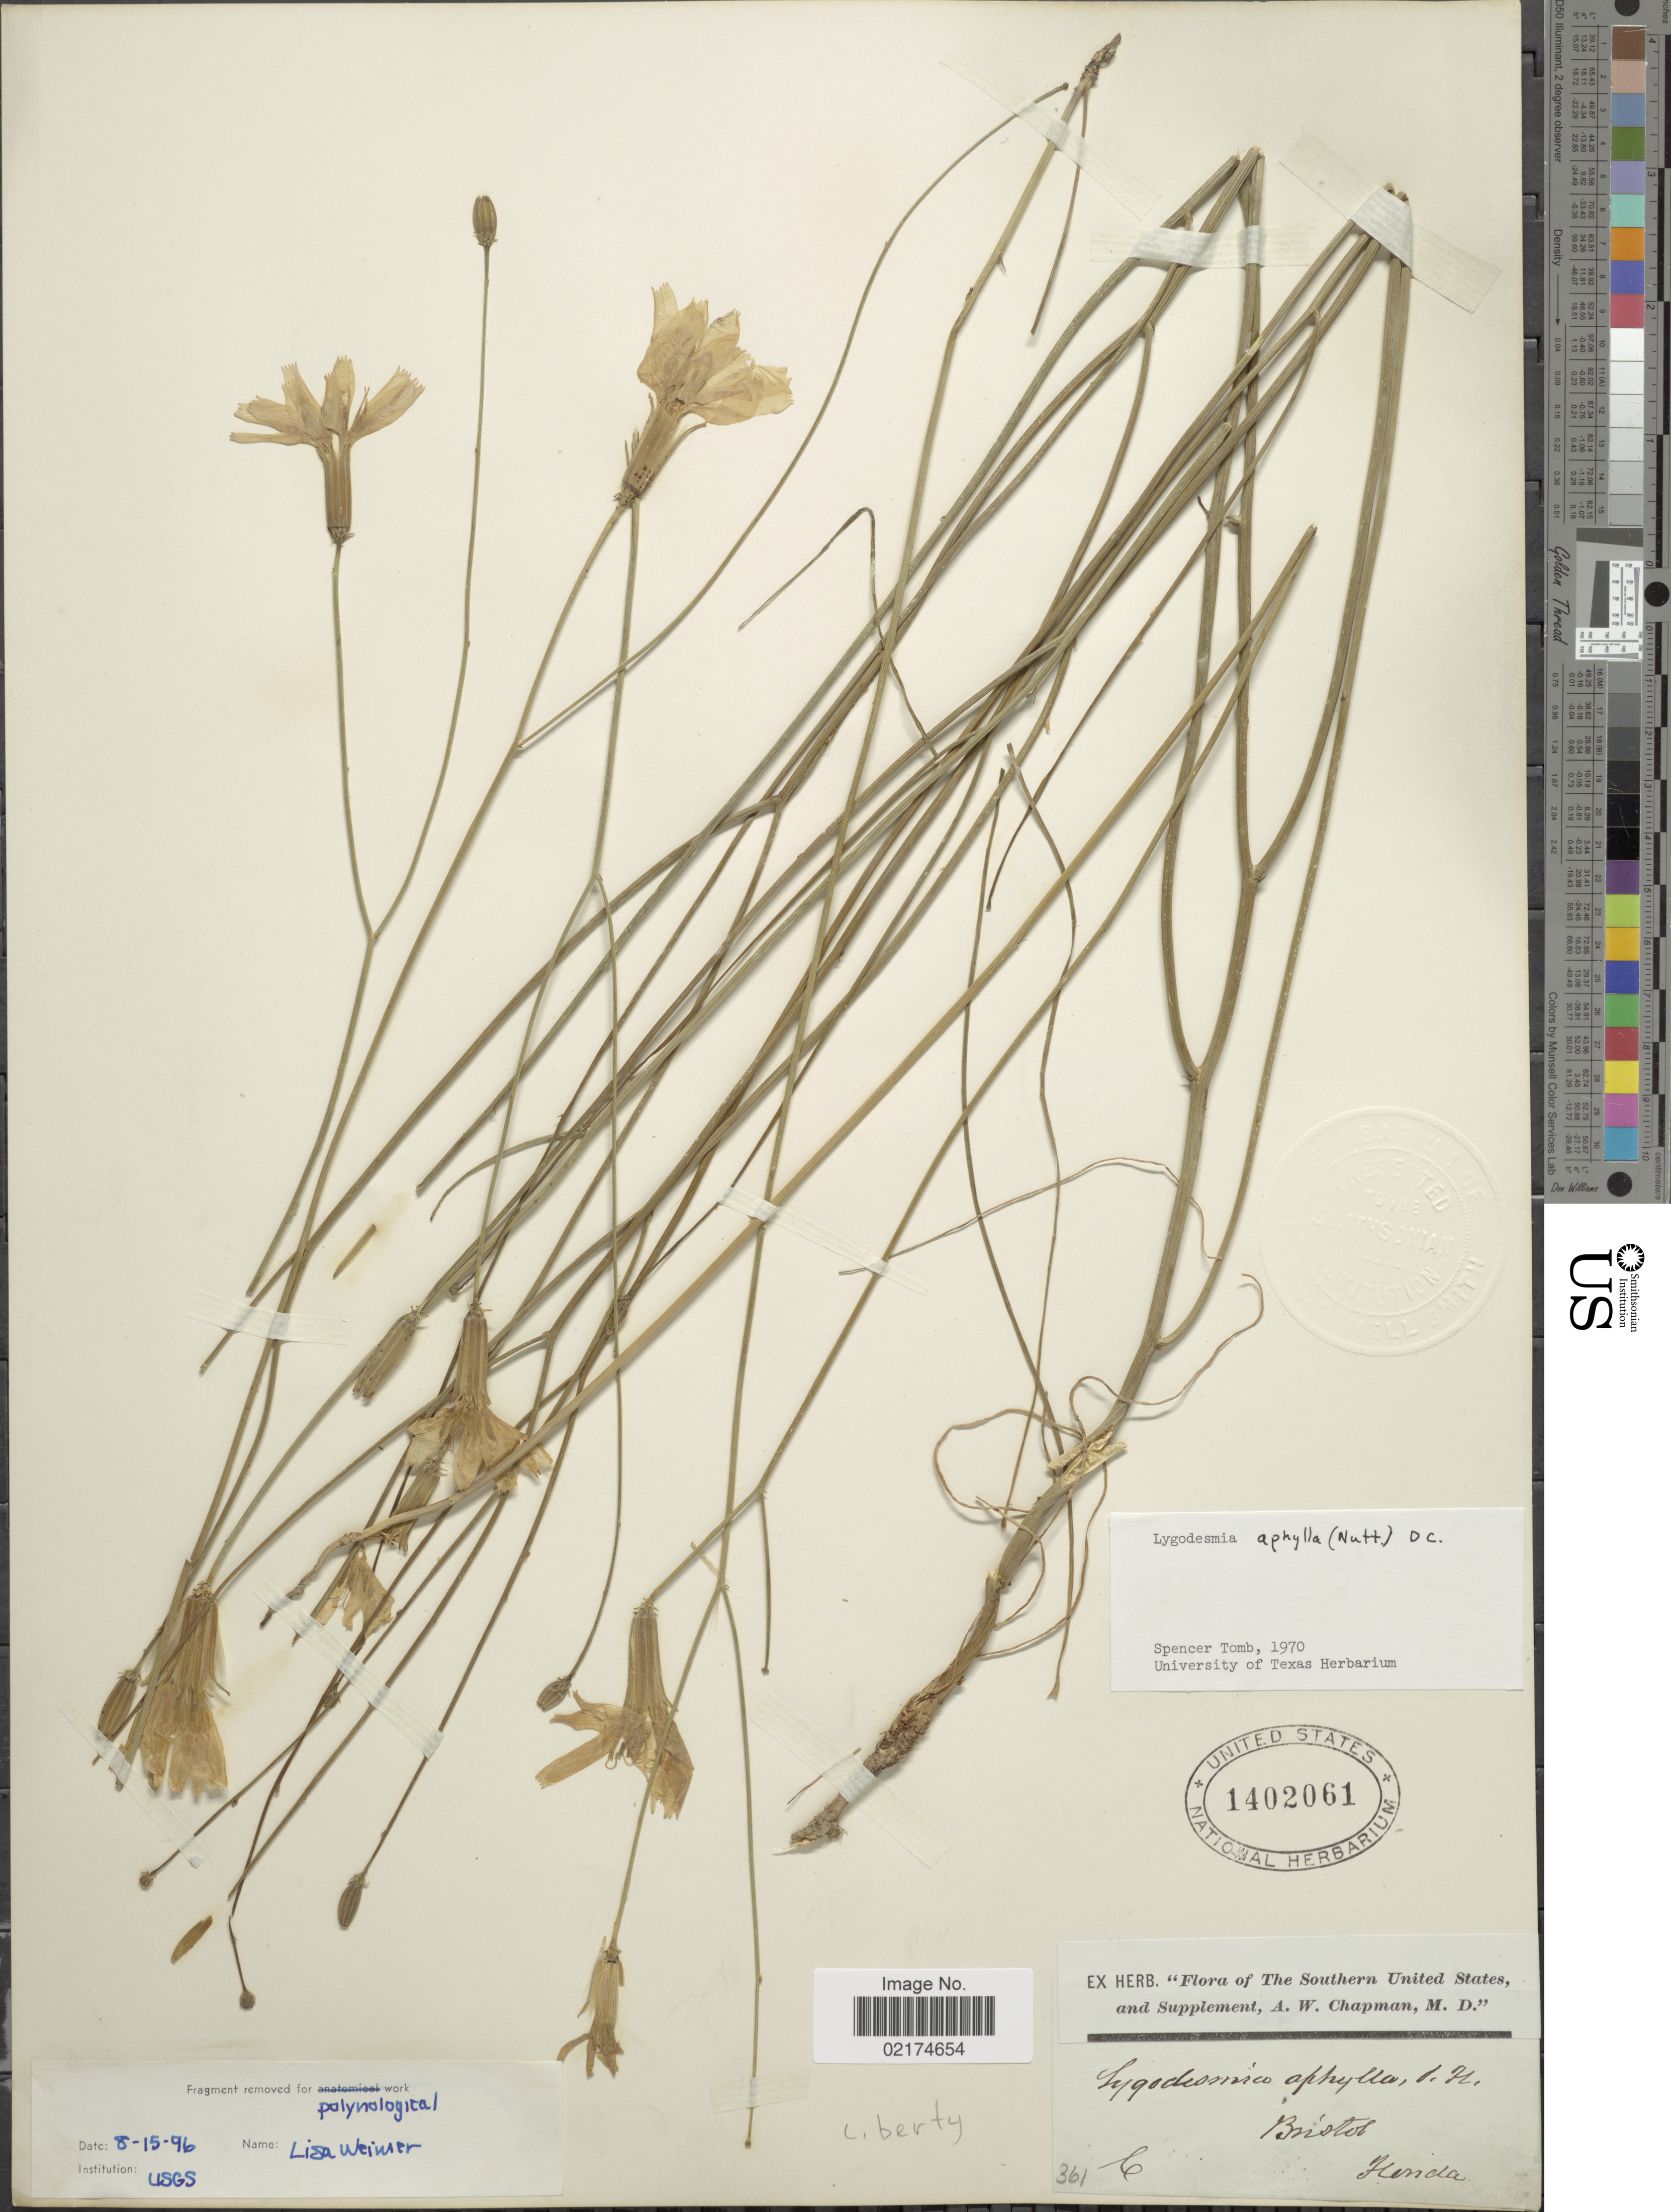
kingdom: Plantae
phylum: Tracheophyta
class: Magnoliopsida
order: Asterales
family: Asteraceae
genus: Lygodesmia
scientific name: Lygodesmia aphylla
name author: (Nutt.) DC.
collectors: A. W. Chapman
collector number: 361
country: United States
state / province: Florida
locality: Bristol. Liberty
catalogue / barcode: US 1402061